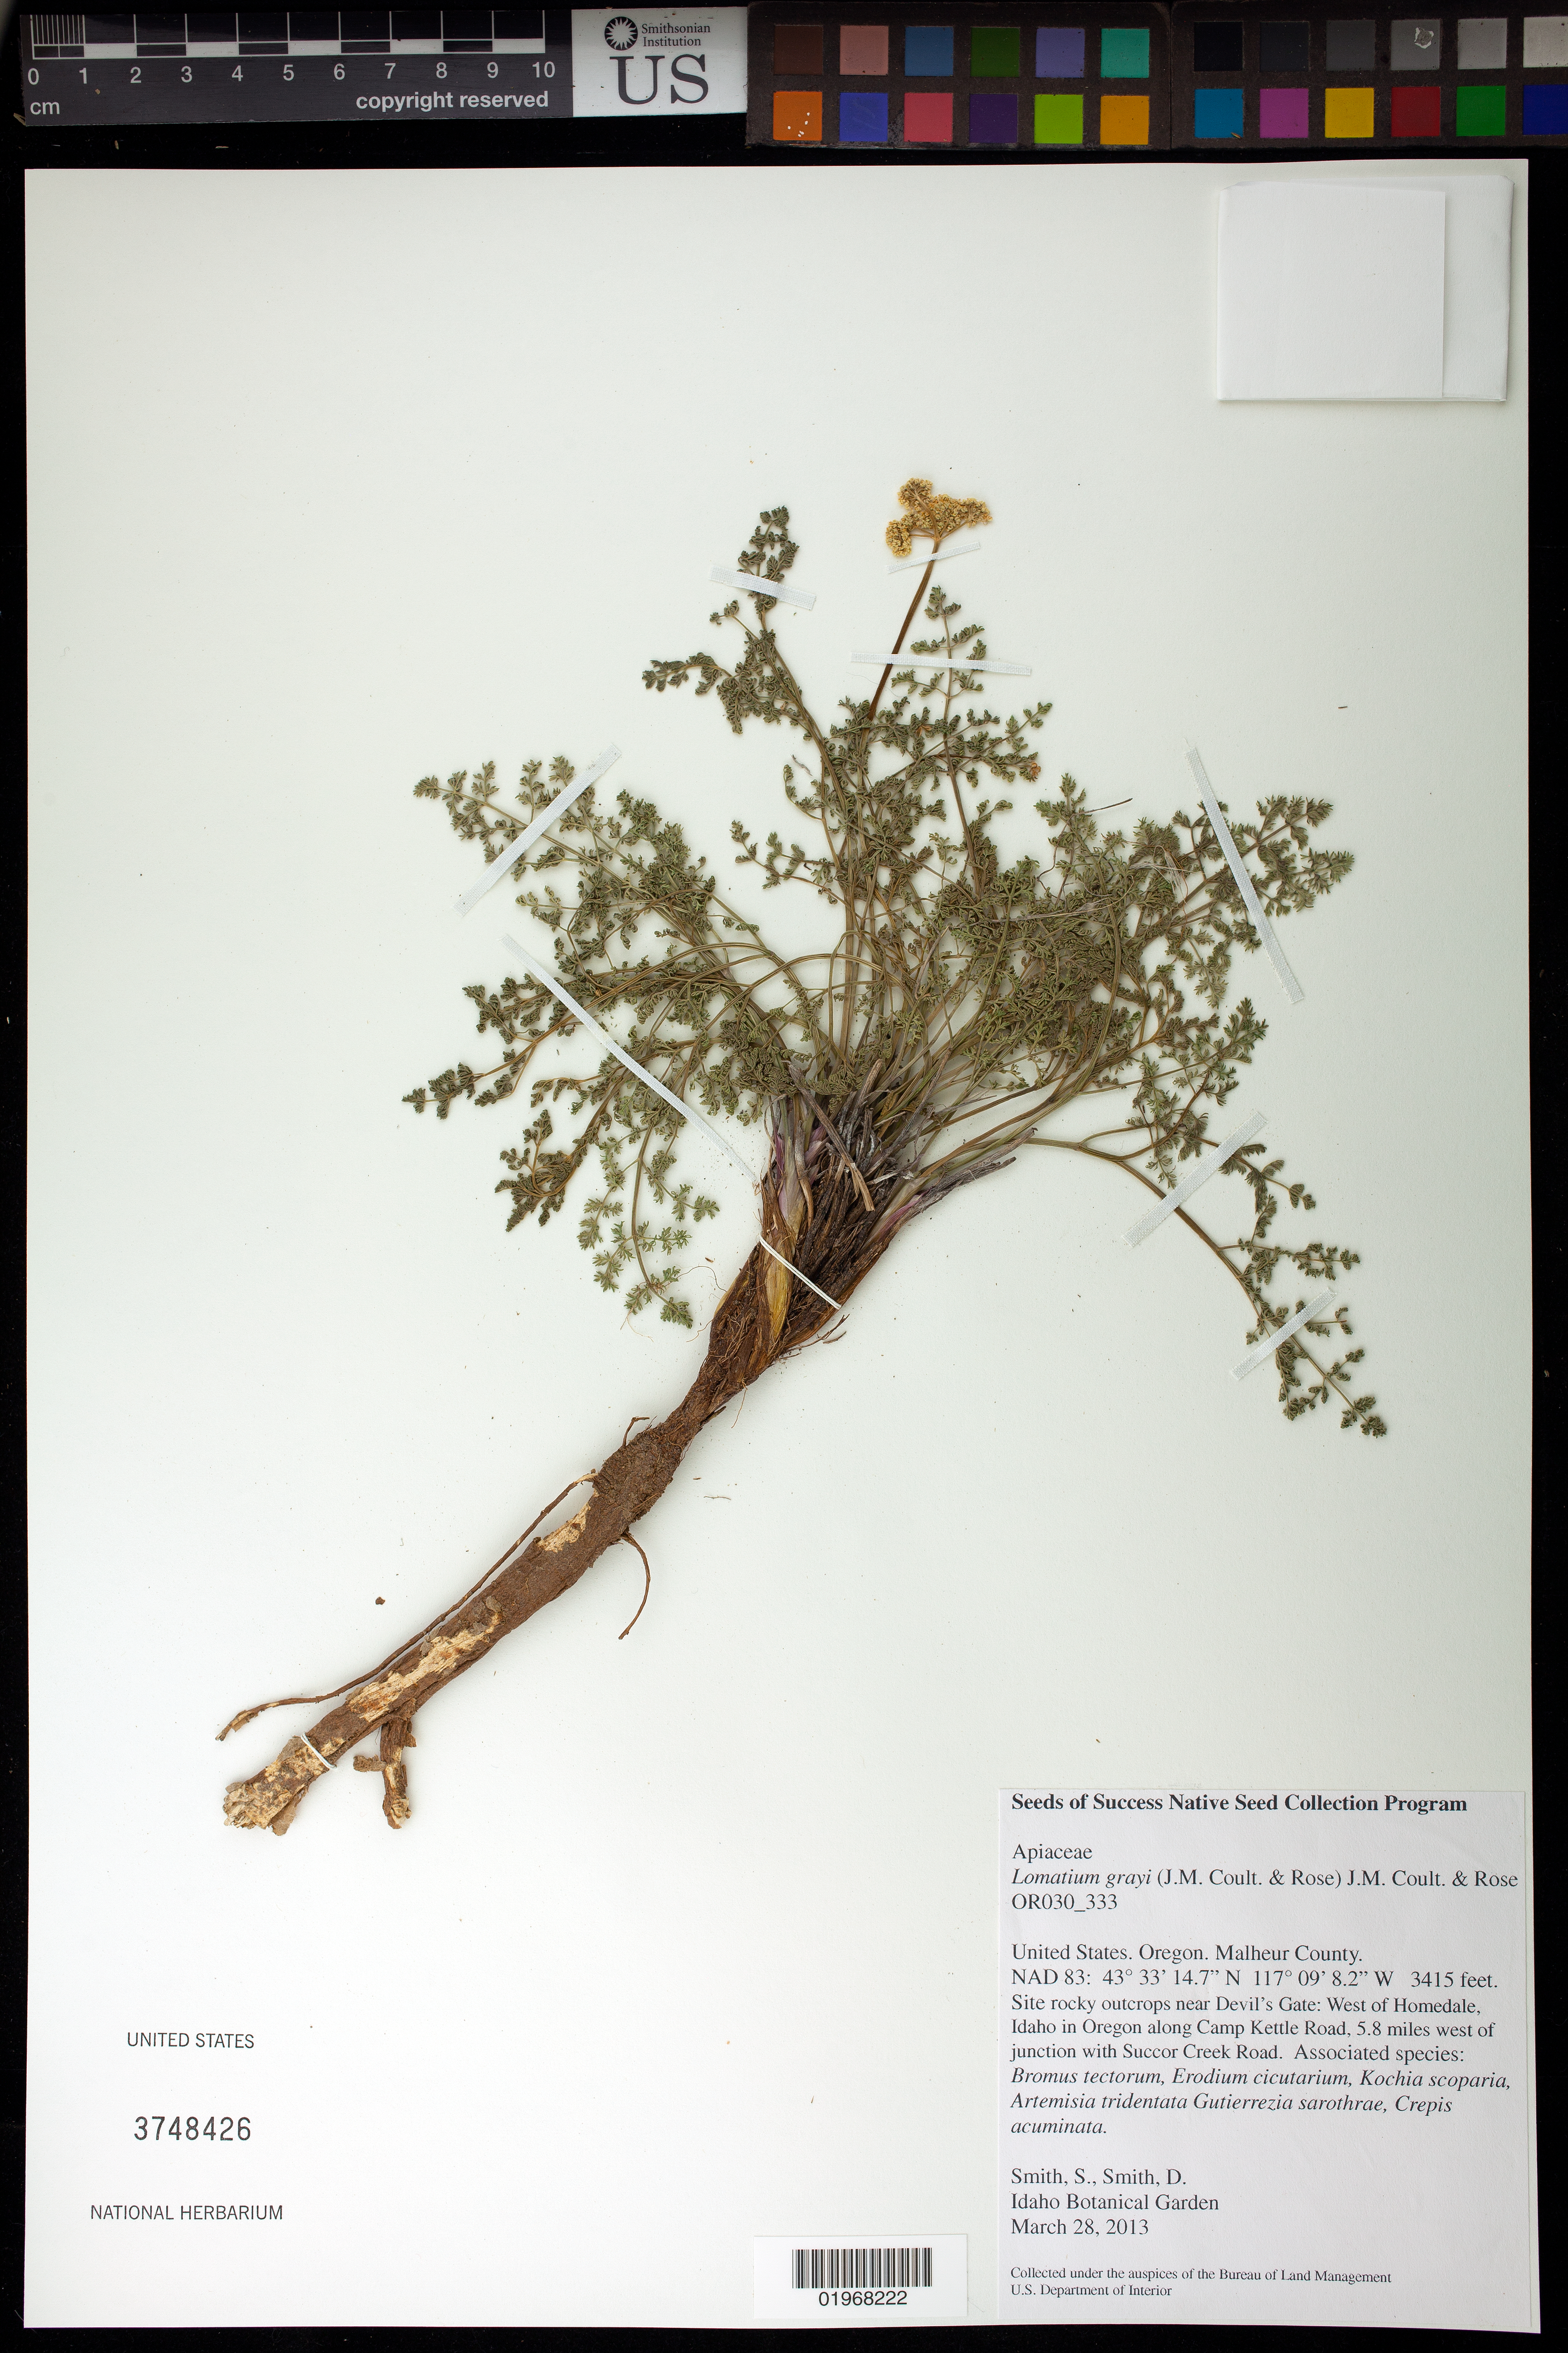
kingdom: Plantae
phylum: Tracheophyta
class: Magnoliopsida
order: Apiales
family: Apiaceae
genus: Lomatium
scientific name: Lomatium grayi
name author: (J.M. Coult. & Rose) J.M. Coult. & Rose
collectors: S. Smith & D. Smith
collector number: OR030-333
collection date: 2013-03-28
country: United States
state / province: Oregon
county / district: Malheur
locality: Near Devil's Gate, along Camp Kettle Rd. West of Homedale, 5.8 mi. W of jct with Succor Creek Road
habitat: With Artemisia tridentata, Bromus tectorum, Crepis acuminata, ect.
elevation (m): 1041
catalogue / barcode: US 3748426